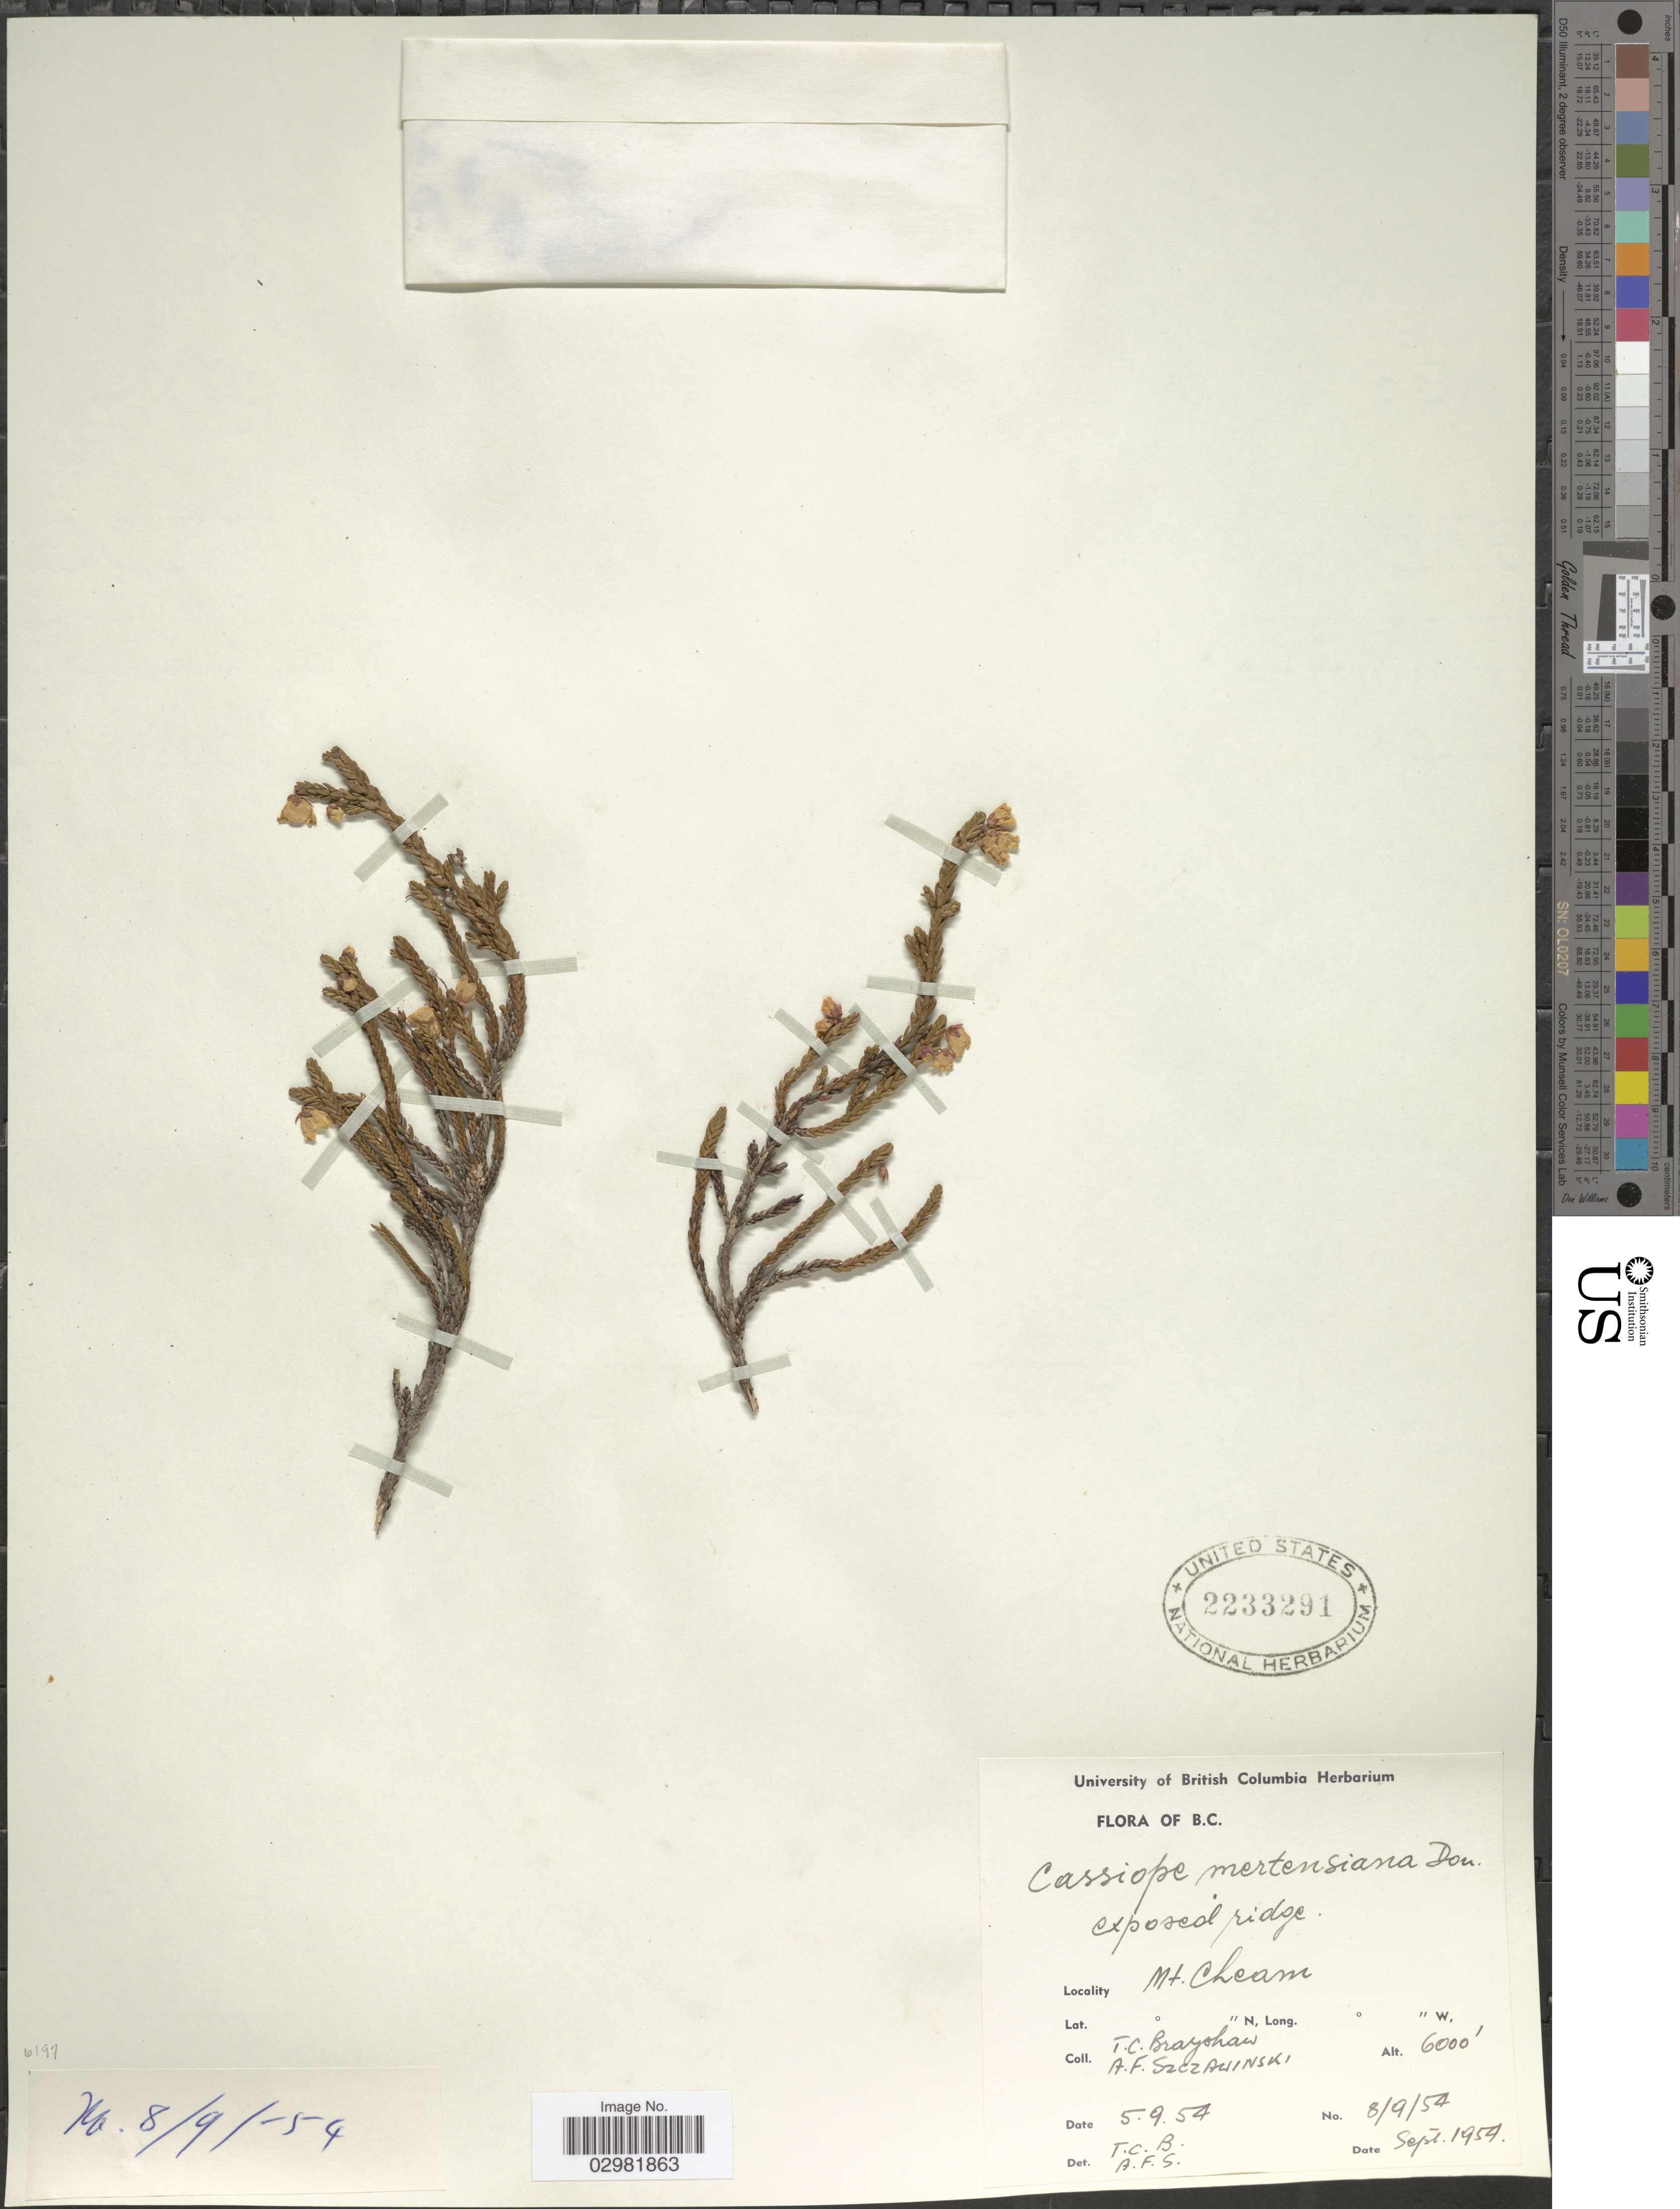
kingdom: Plantae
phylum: Tracheophyta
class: Magnoliopsida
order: Ericales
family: Ericaceae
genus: Cassiope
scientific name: Cassiope mertensiana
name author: (Bong.) G. Don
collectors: T. Brayshaw & A. Szczawinski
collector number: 8/9/54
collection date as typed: Transcribed d/m/y: 5/9/54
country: Canada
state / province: British Columbia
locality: Mt. Cheam.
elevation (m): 1829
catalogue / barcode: US 2233291